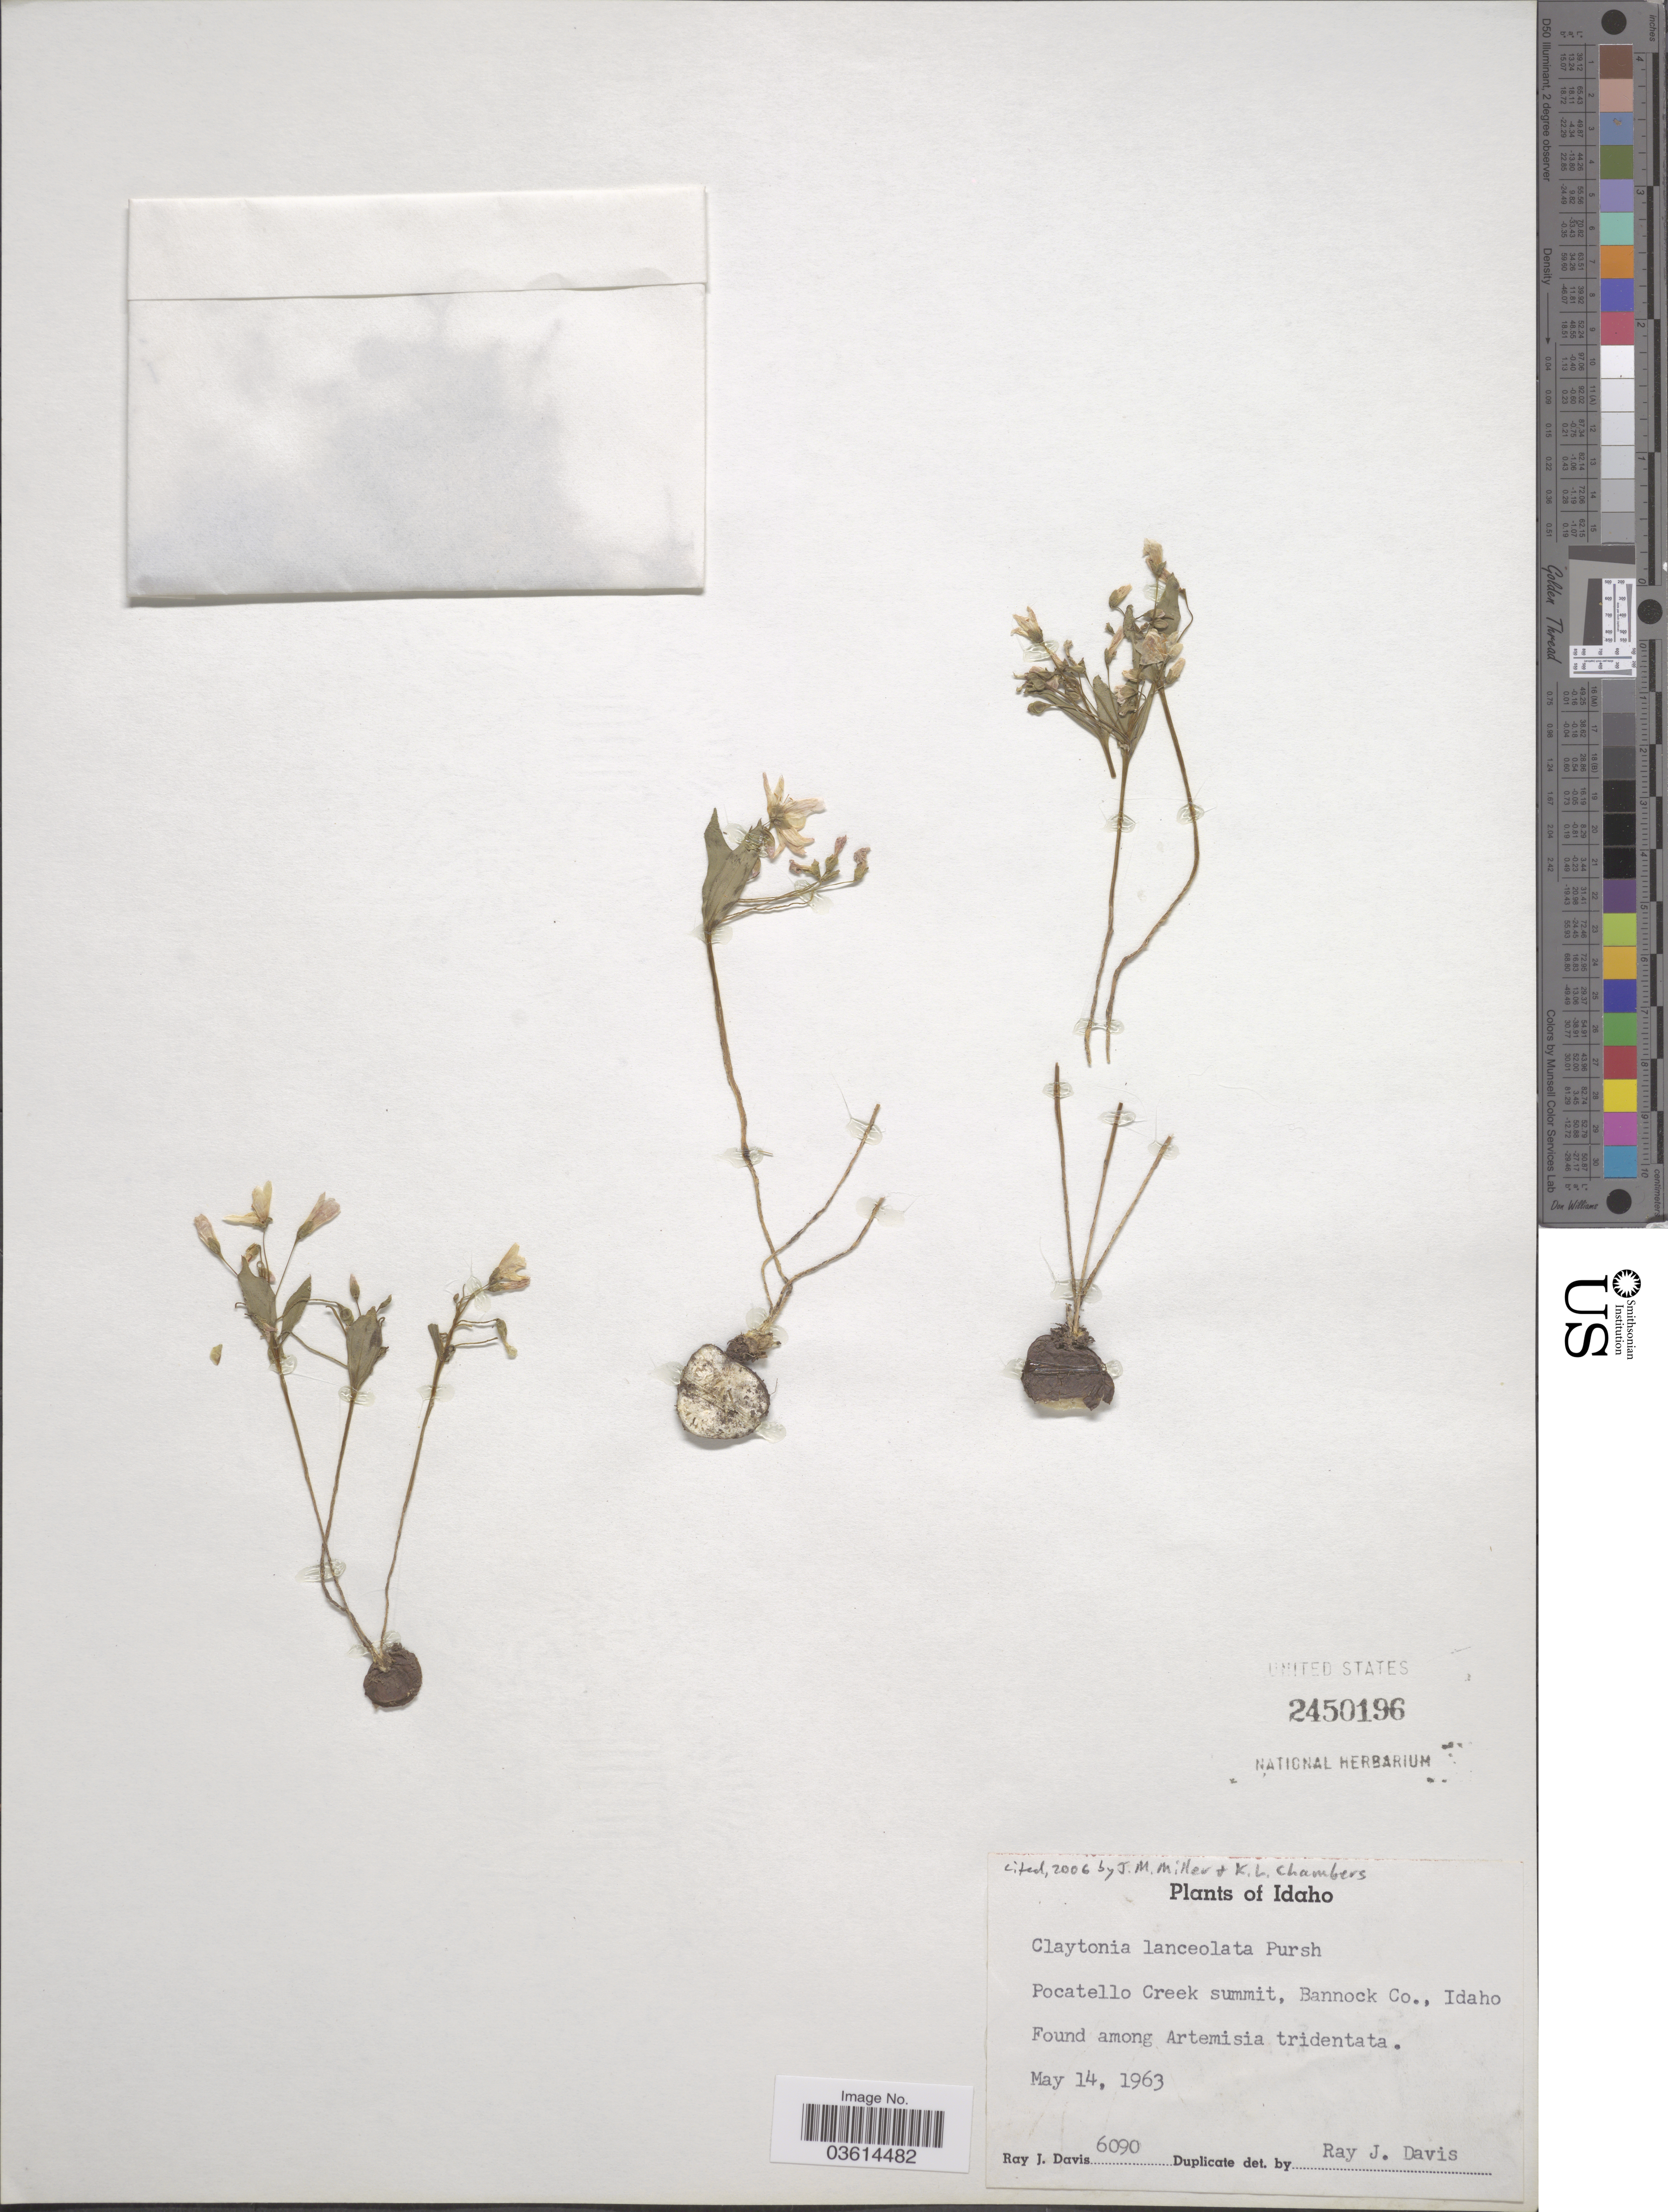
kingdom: Plantae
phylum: Tracheophyta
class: Magnoliopsida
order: Caryophyllales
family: Montiaceae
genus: Claytonia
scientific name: Claytonia lanceolata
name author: Pursh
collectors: R. Davis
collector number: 6090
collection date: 1963-05-14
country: United States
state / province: Idaho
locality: Pocatello Creek summit, Bannock Co.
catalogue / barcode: US 2450196